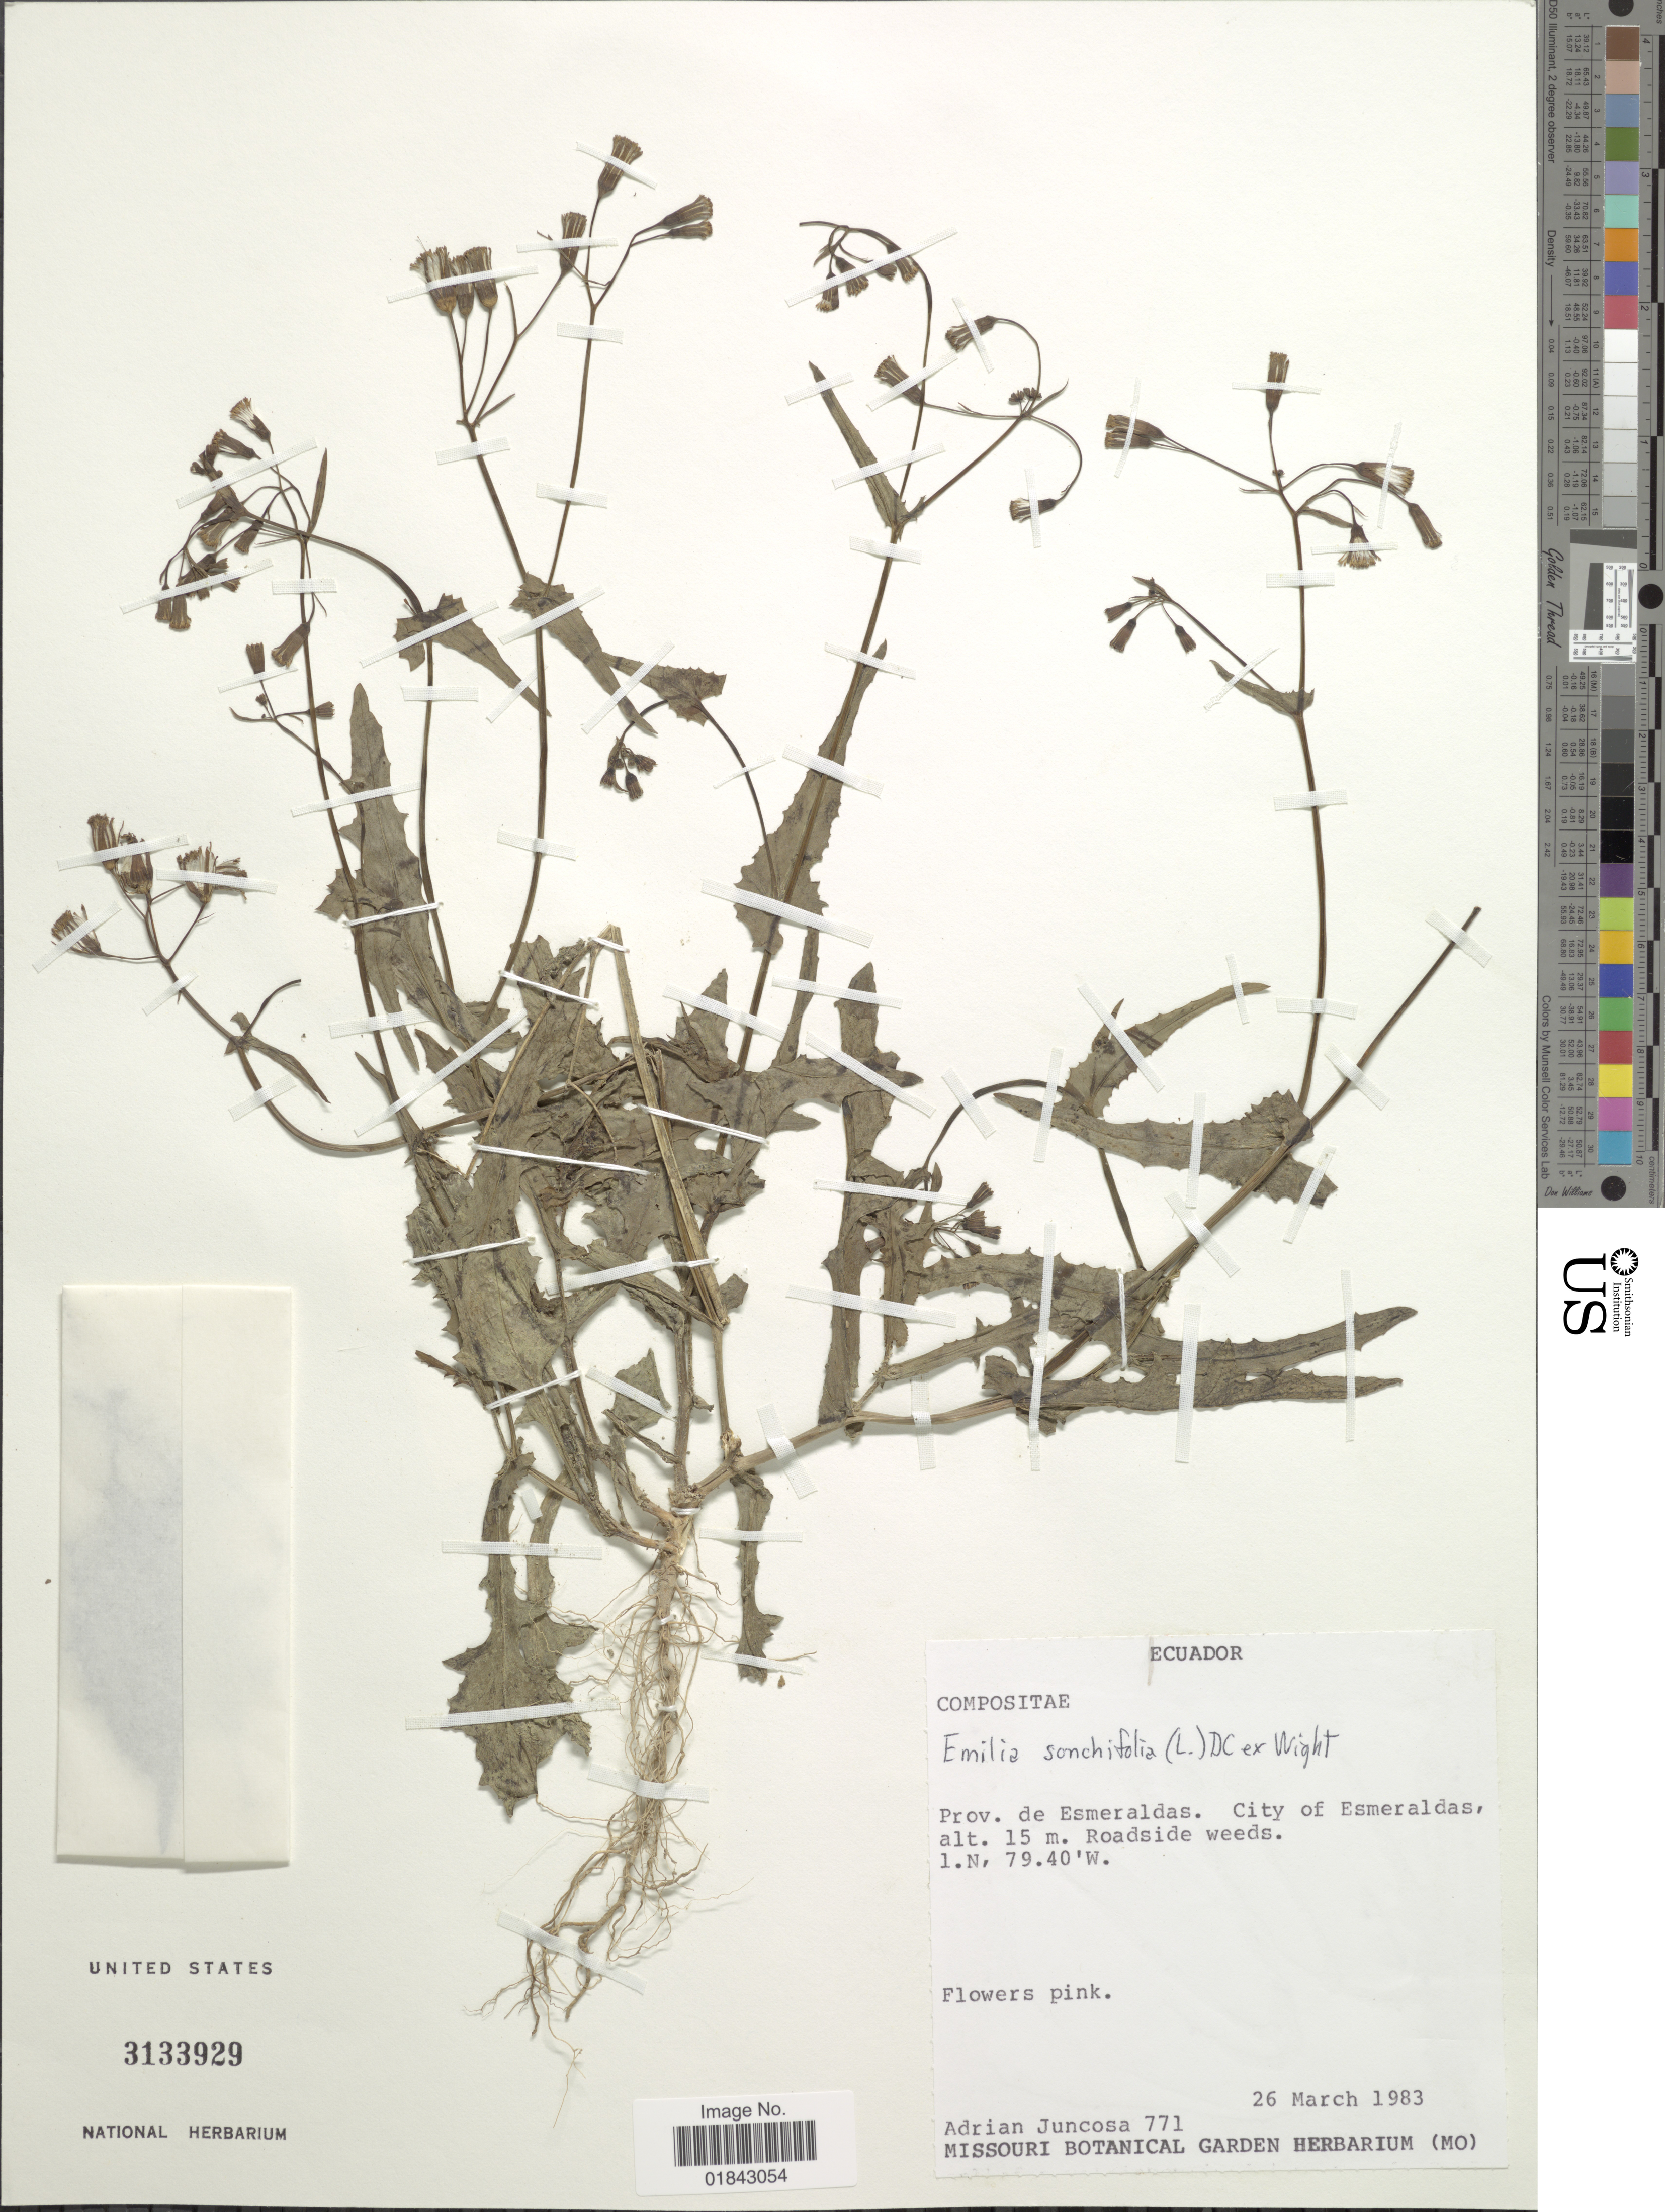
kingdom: Plantae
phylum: Tracheophyta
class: Magnoliopsida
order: Asterales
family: Asteraceae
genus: Emilia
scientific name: Emilia sonchifolia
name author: (L.) DC.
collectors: A. Juncosa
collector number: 771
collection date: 1983-03-26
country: Ecuador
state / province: Esmeraldas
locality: City of Esmeraldas, roadside weeds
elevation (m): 15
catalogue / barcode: US 3133929